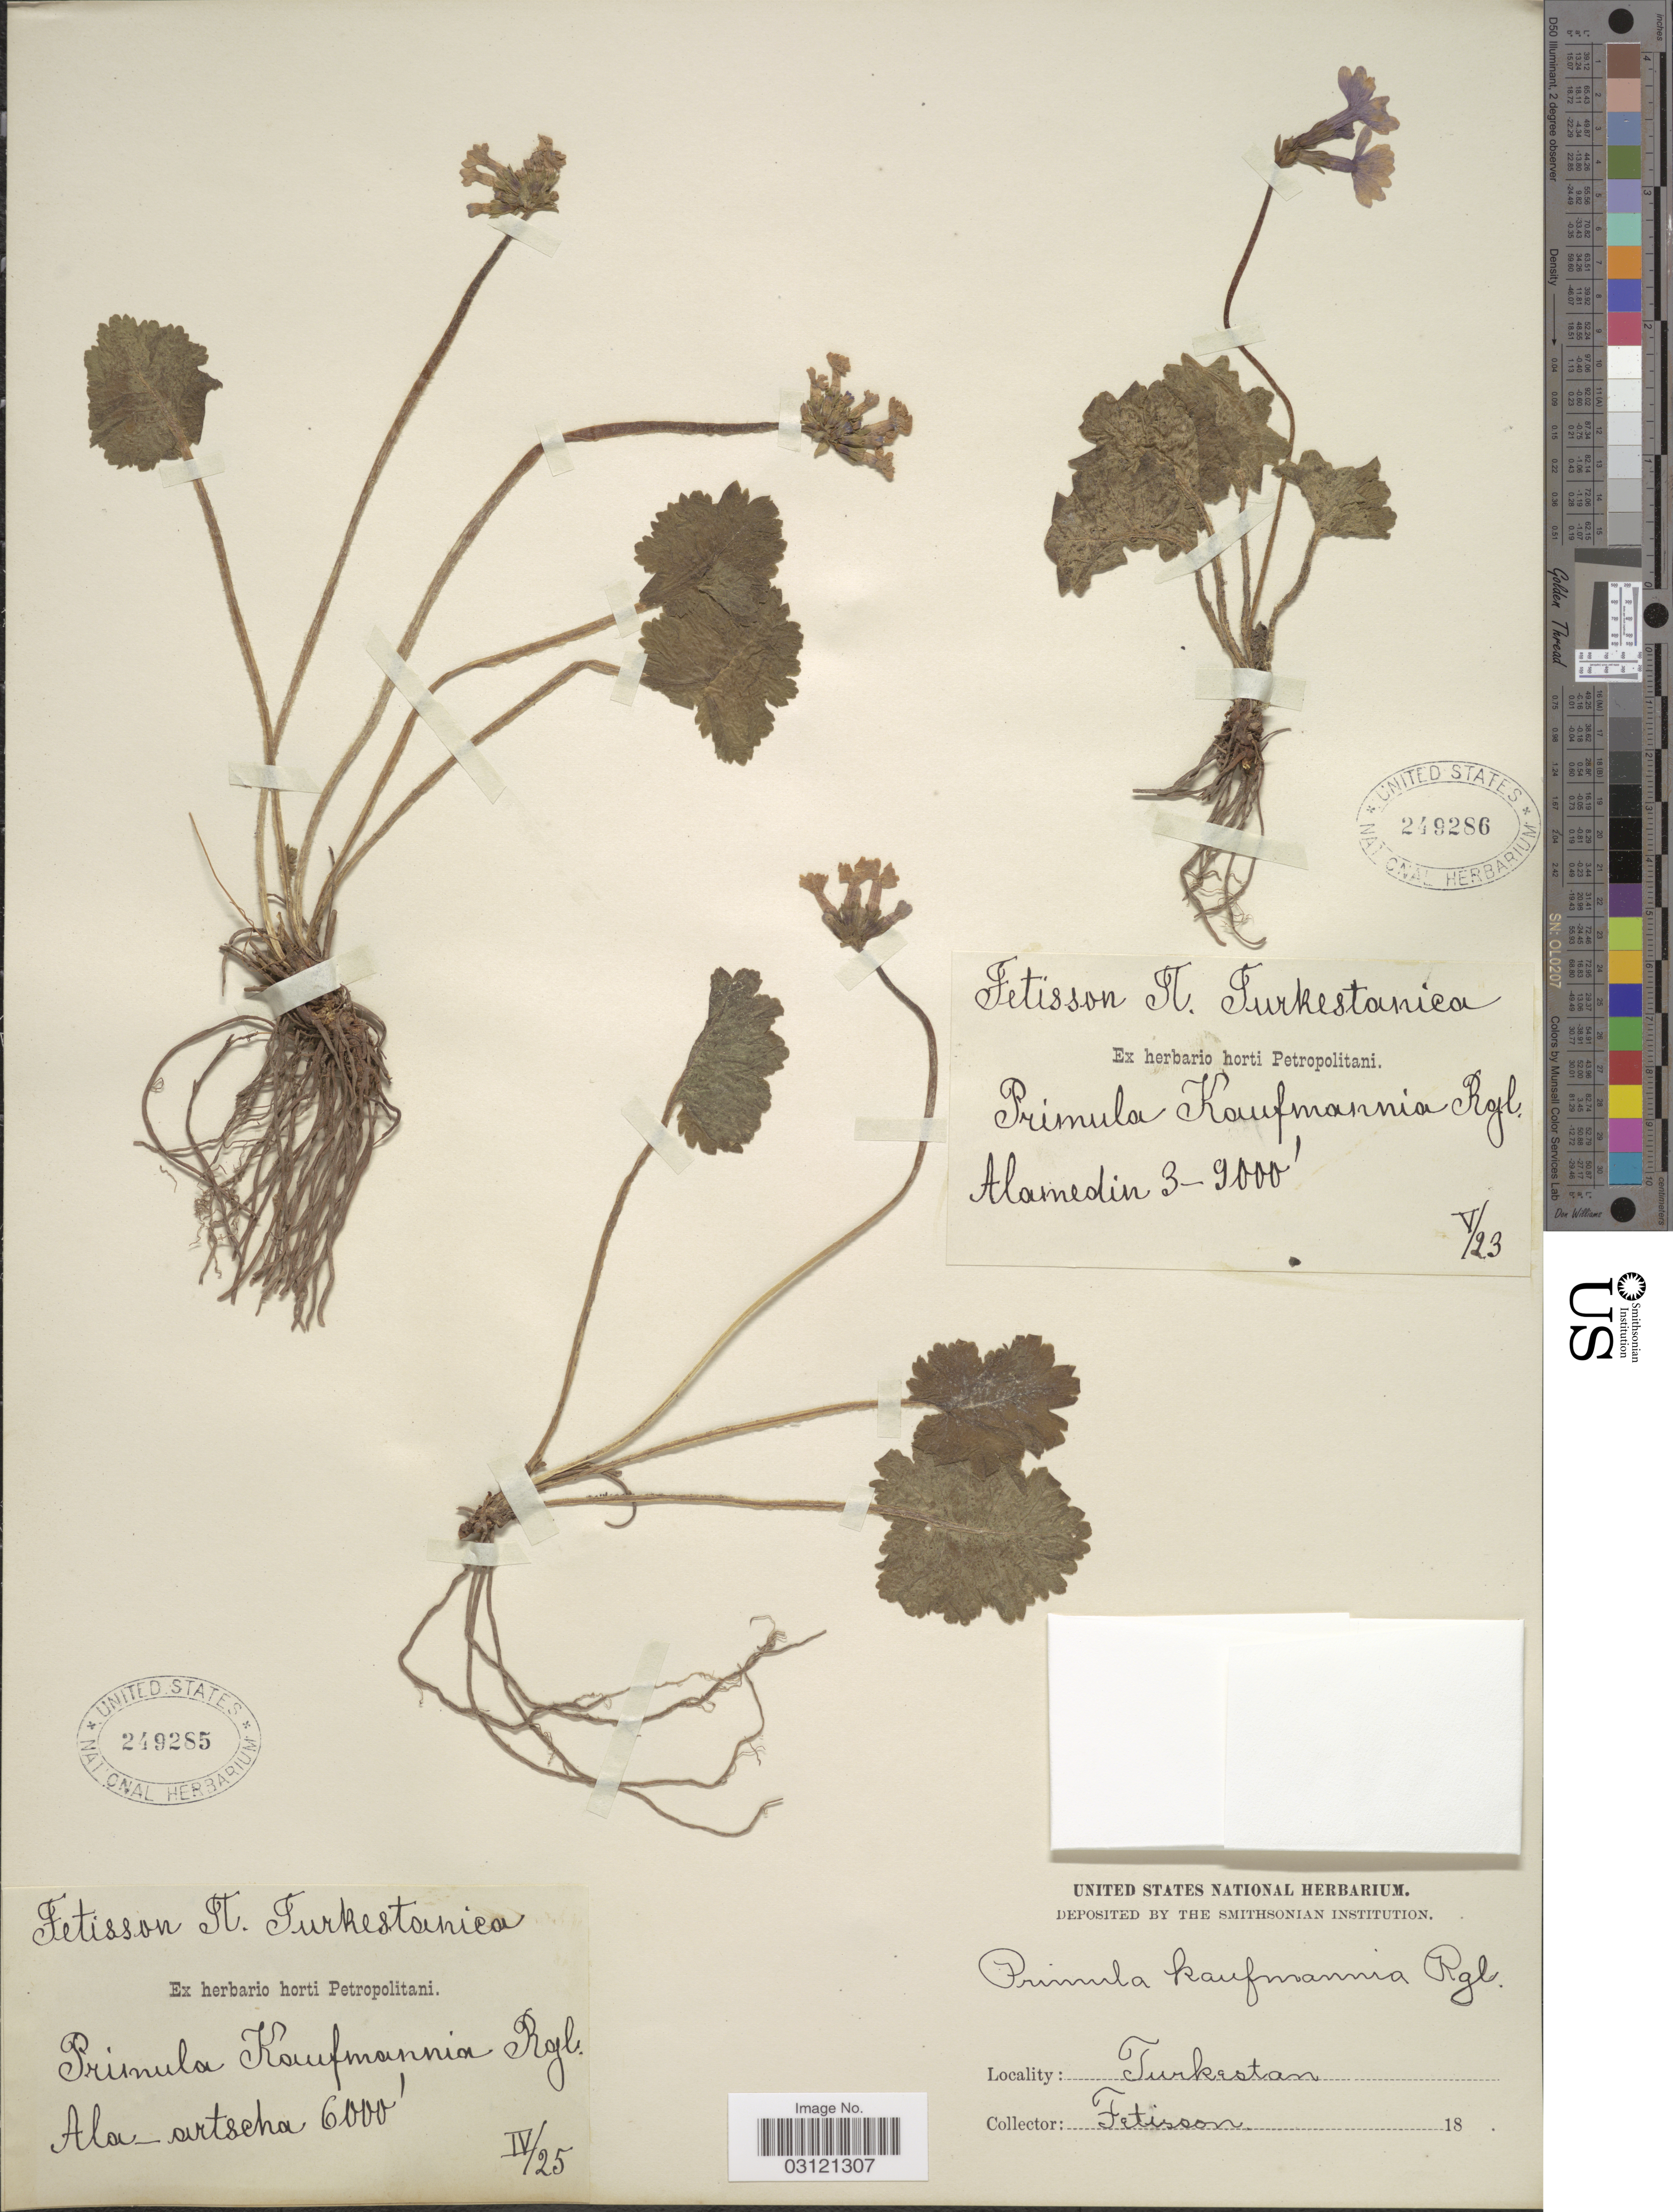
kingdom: Plantae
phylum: Tracheophyta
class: Magnoliopsida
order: Ericales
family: Primulaceae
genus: Primula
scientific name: Primula kaufmanniana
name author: Regel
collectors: -. Fetissow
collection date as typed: Transcribed d/m/y: /5/23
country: Kyrgyzstan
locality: Turkestanica, Alamedin.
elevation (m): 914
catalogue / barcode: US 249286-2